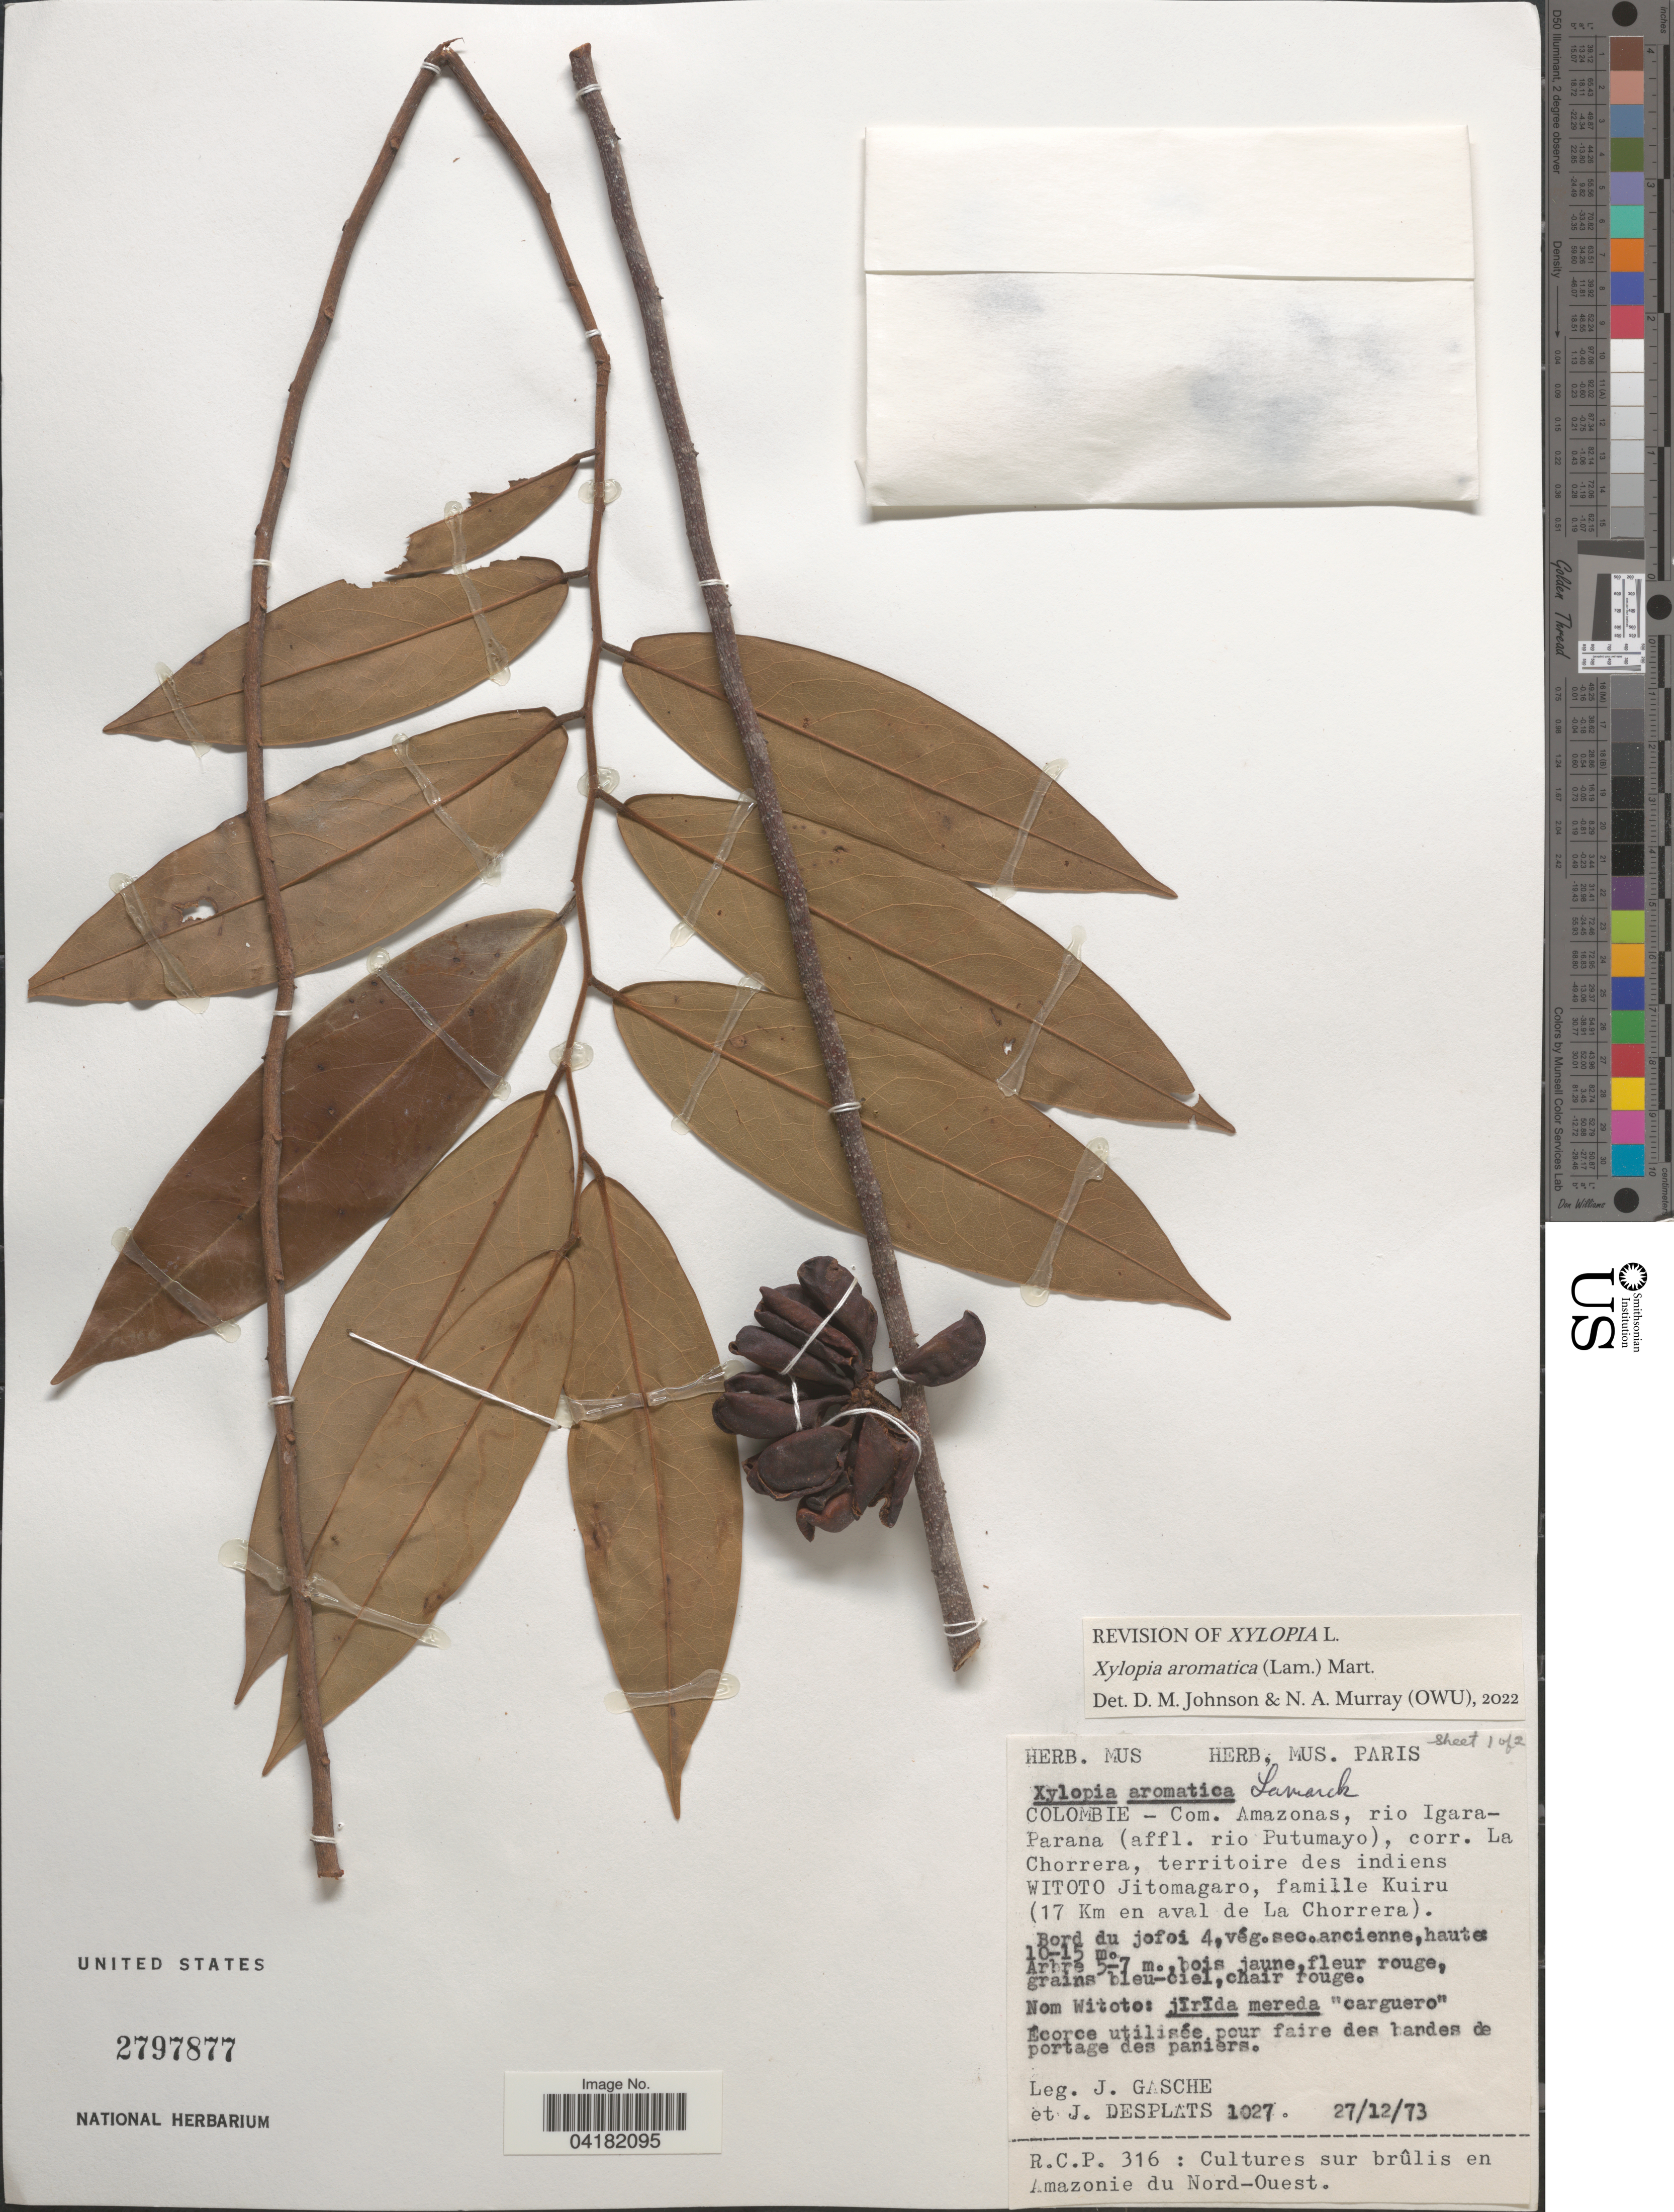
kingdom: Plantae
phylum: Tracheophyta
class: Magnoliopsida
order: Magnoliales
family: Annonaceae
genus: Xylopia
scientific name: Xylopia aromatica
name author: (Lam.) Mart.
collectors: J. Gasche & J. Desplats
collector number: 1027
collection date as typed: Transcribed d/m/y: 27/12/73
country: Colombia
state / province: Amazônas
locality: Colombie - Com. Amazonas, rio Igara-Parana (affl. rio Putumayo), corr. La Chorrera, territoire des indiens Witoto Jitomagaro, famille Kuiru (17 Km en aval de La Chorrera).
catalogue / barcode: US 2797877